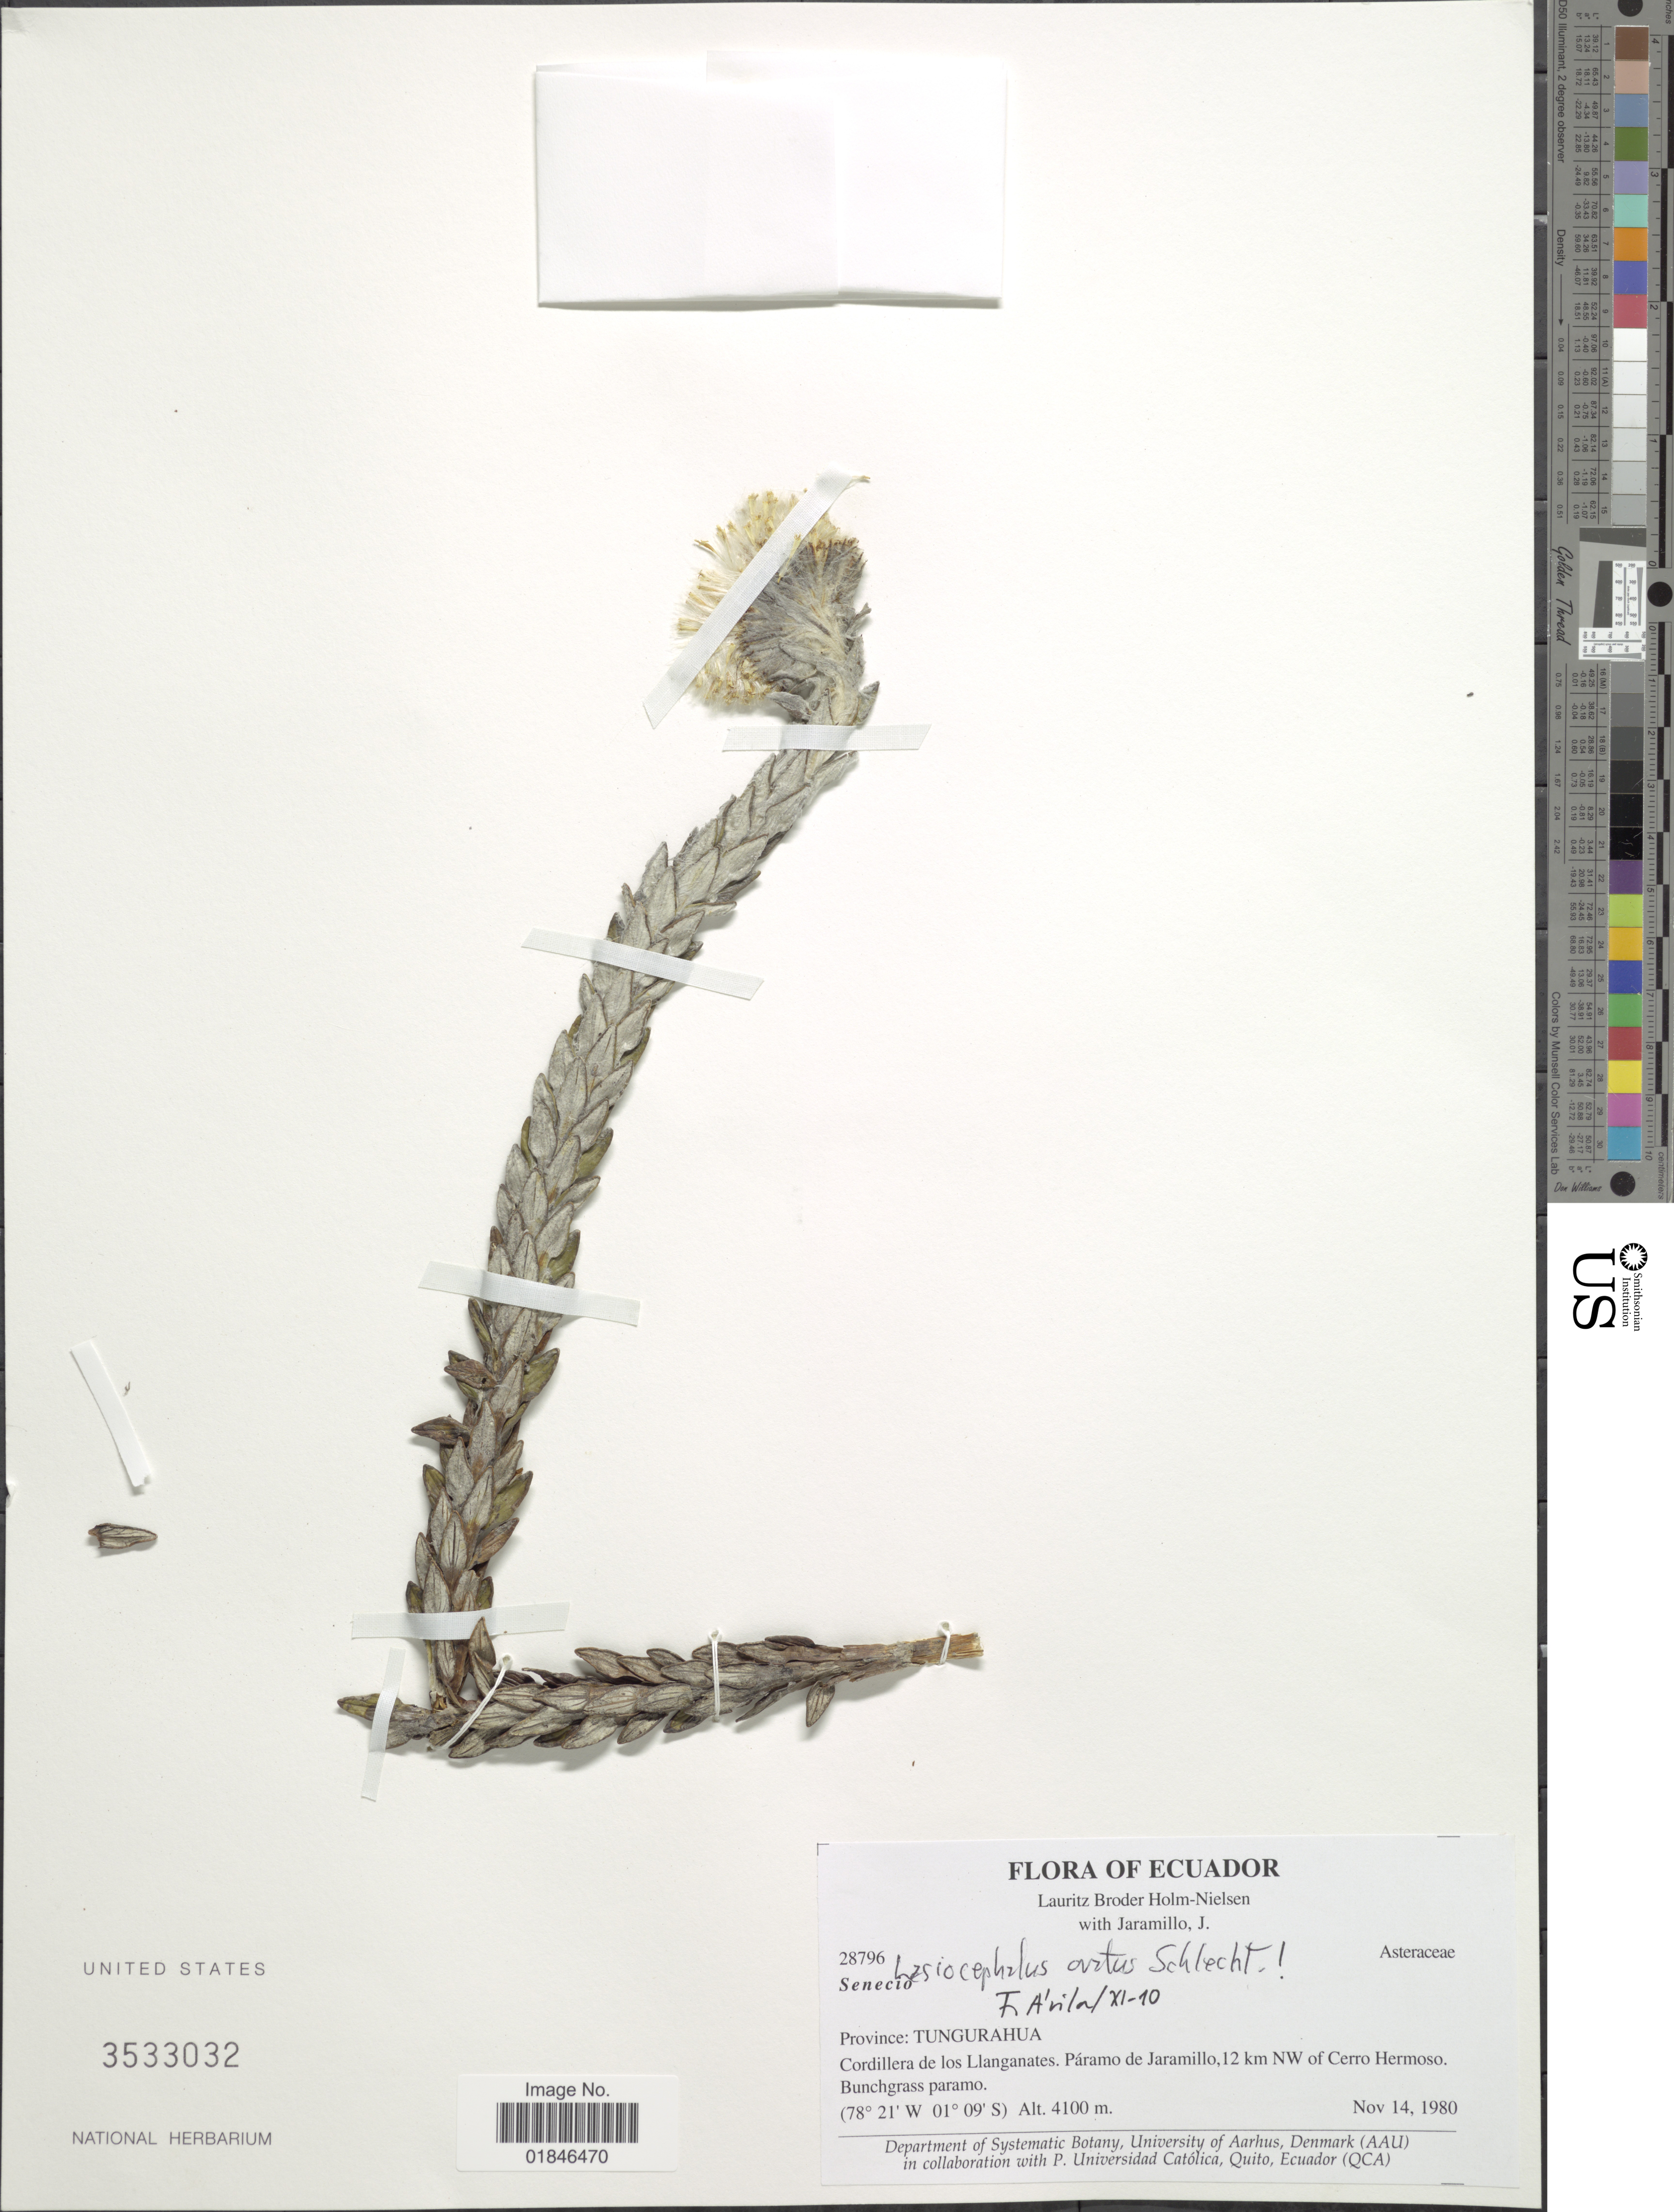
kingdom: Plantae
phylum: Tracheophyta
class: Magnoliopsida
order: Asterales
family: Asteraceae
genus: Senecio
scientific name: Senecio superandinus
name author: Cuatrec.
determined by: Salomon, Luciana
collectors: L. B. Holm-Nielsen & J. Jaramillo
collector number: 28796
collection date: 1980-11-14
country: Ecuador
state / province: Tungurahua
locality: Province: Tungurahua, Cordillera de los Llangantes. Paramo de Jaramillo, 12 km NW of Cerro Hermoso.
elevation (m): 4100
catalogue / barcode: US 3533032